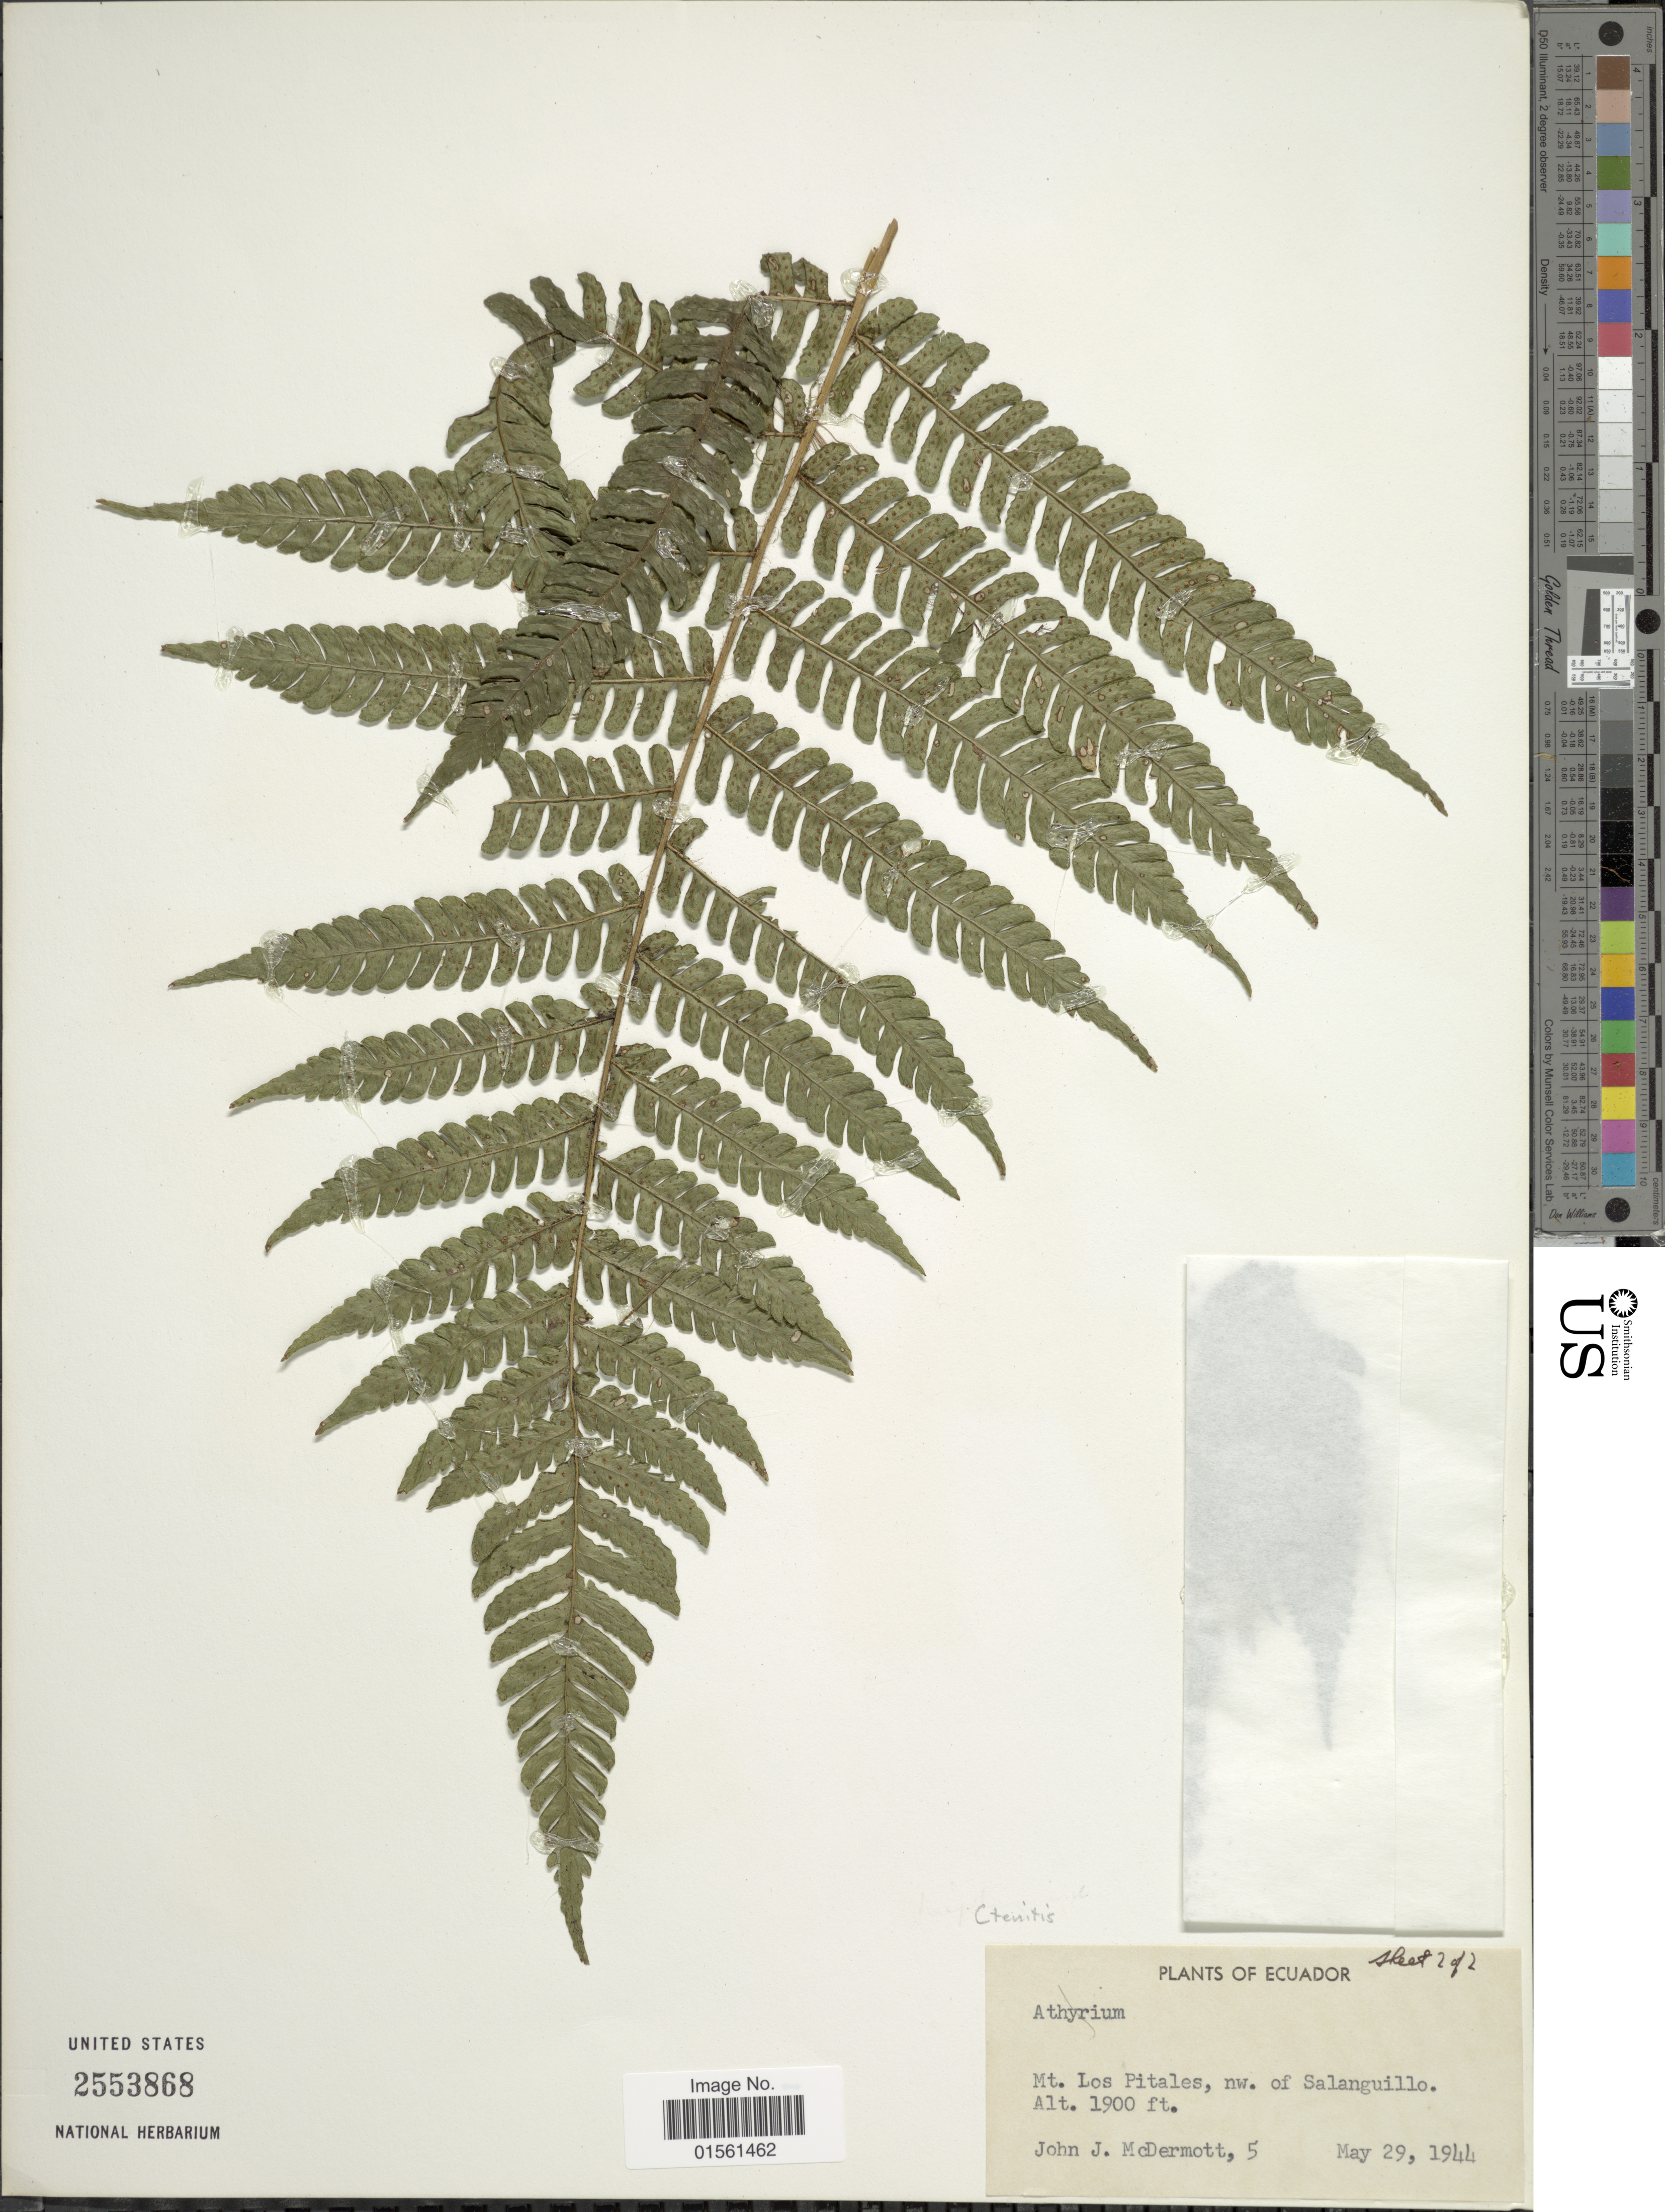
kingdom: Plantae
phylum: Tracheophyta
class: Polypodiopsida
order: Polypodiales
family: Dryopteridaceae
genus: Megalastrum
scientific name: Megalastrum sp.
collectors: J. McDermott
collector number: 5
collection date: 1944-05-29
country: Ecuador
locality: Mt. Los Pitales, nw. of Salanguillo.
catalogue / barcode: US 2553868